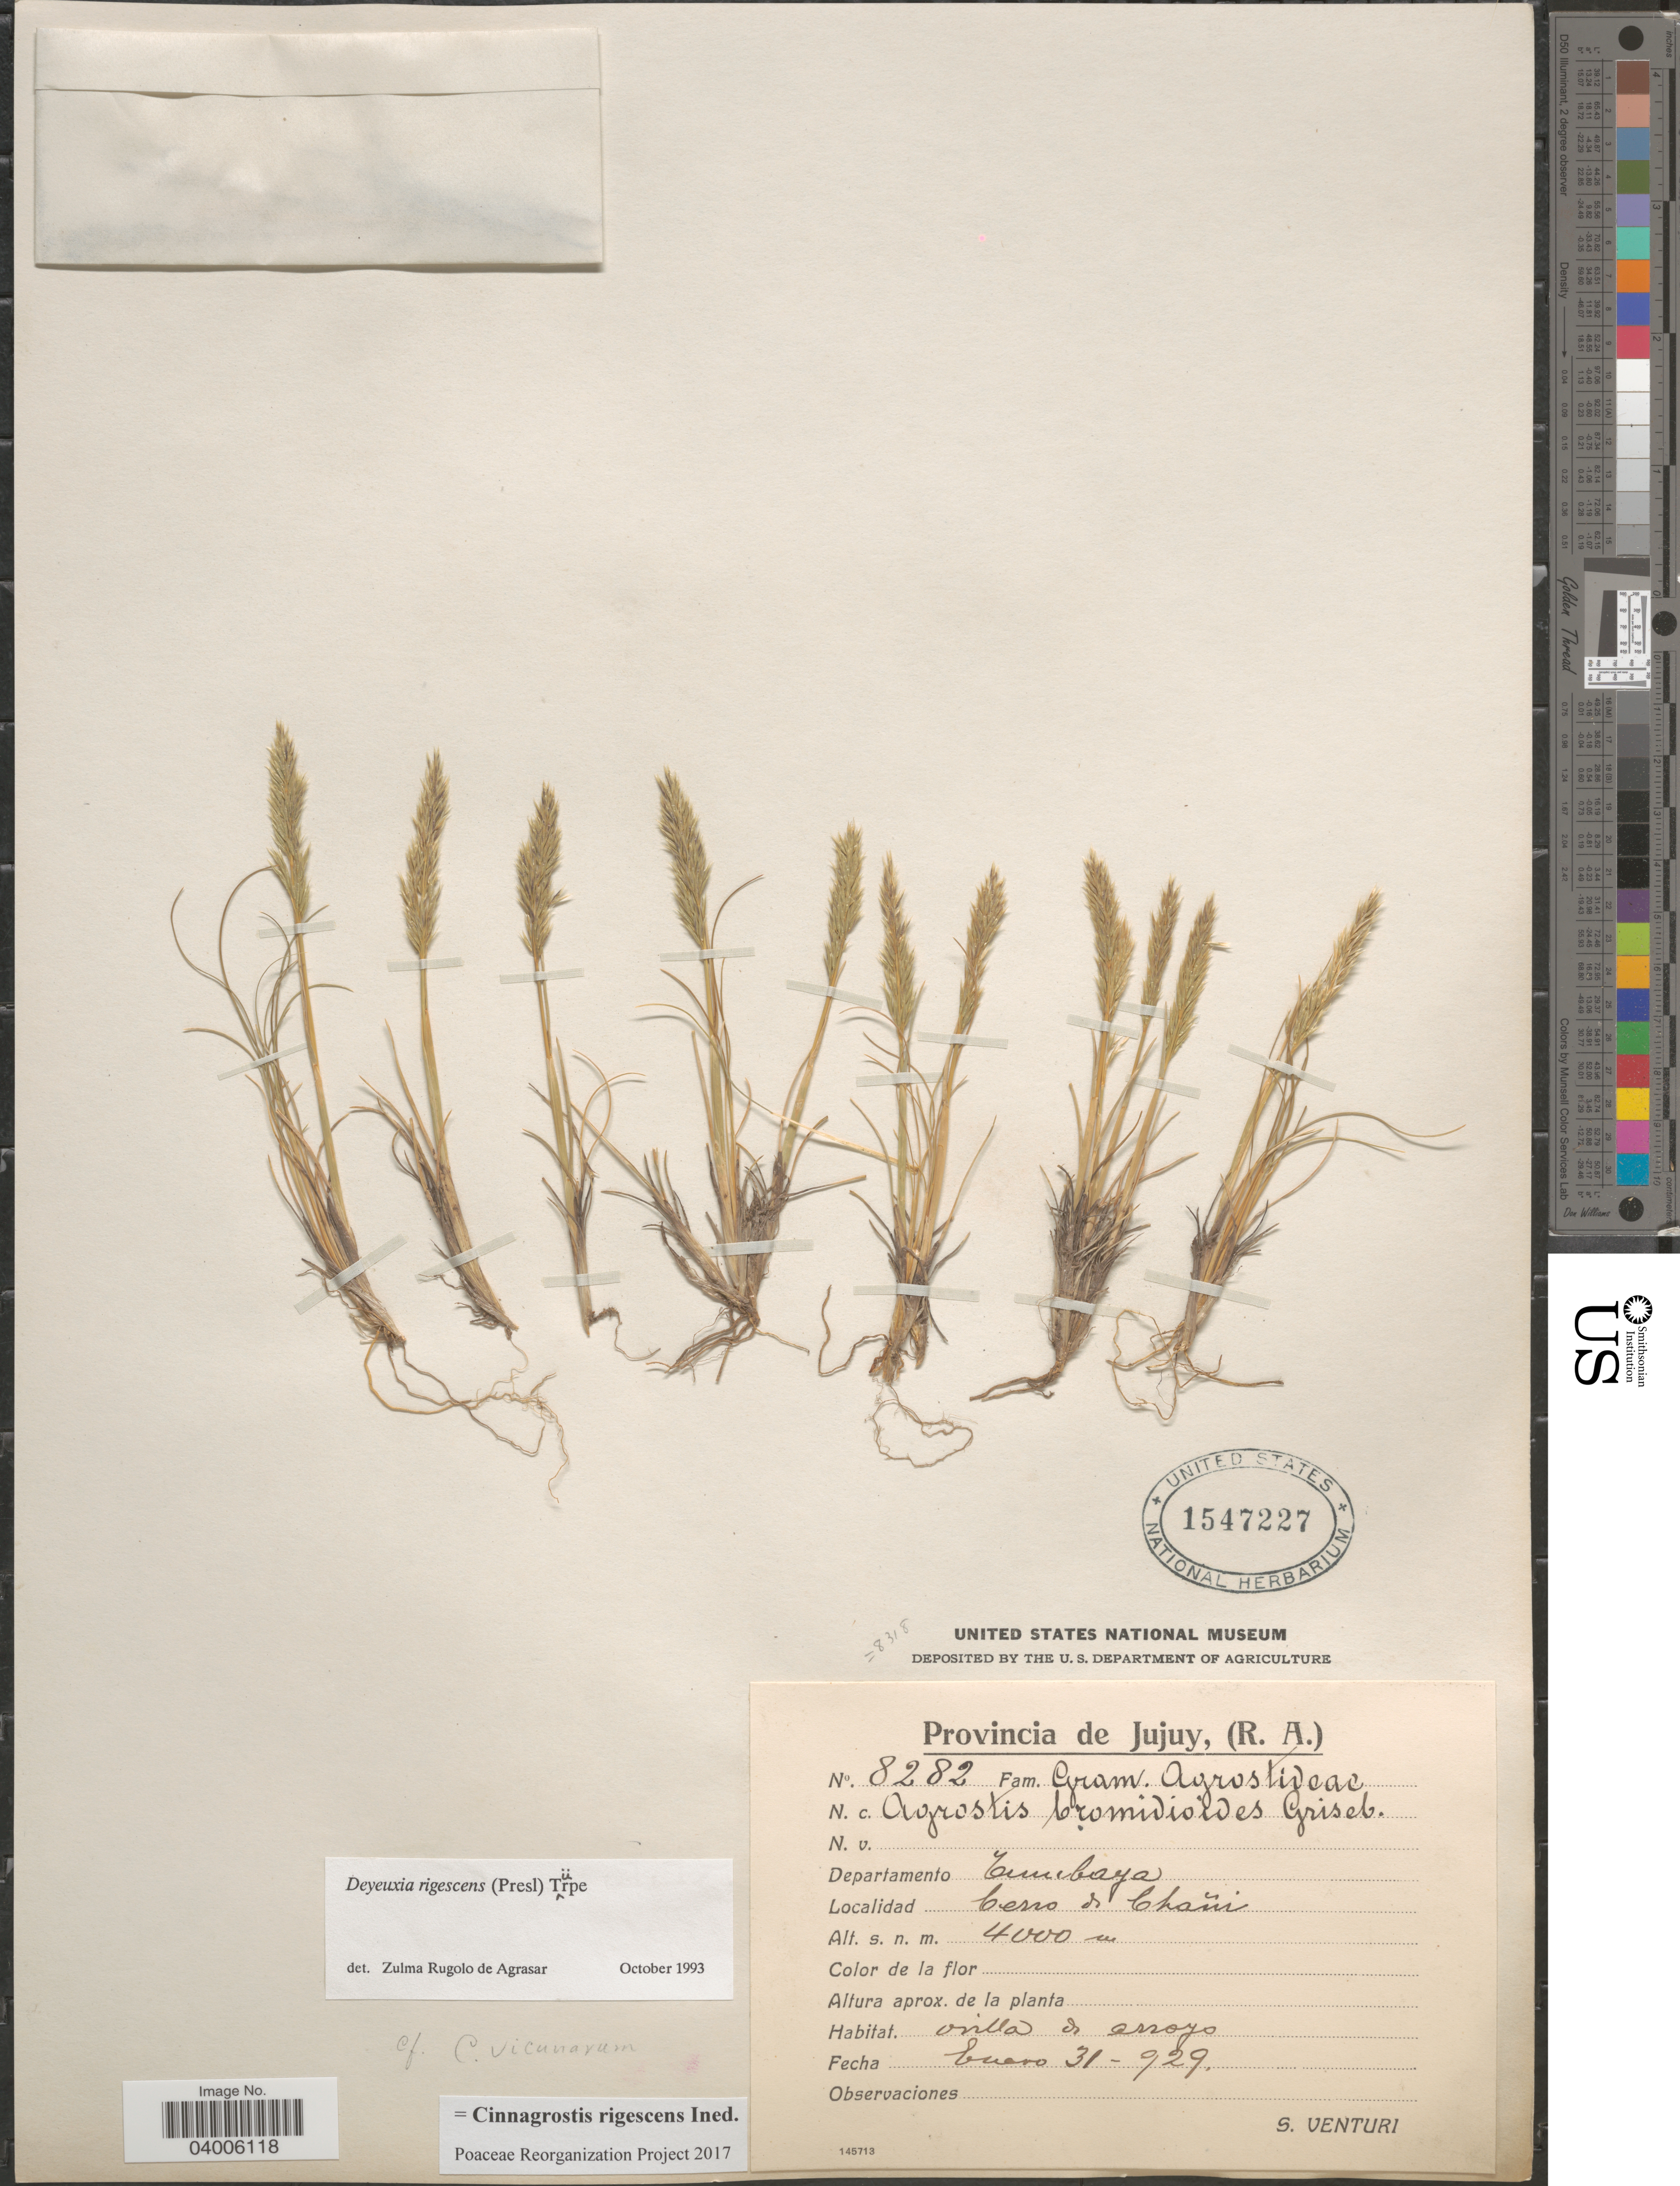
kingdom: Plantae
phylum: Tracheophyta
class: Liliopsida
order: Poales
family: Poaceae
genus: Cinnagrostis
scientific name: Cinnagrostis rigescens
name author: (J. Presl) P.M. Peterson et al.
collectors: S. Venturi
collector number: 8282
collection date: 1929-01-31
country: Argentina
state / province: Jujuy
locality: Departamento Tumbaya. Cerro de Chañi.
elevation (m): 4000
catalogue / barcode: US 1547227